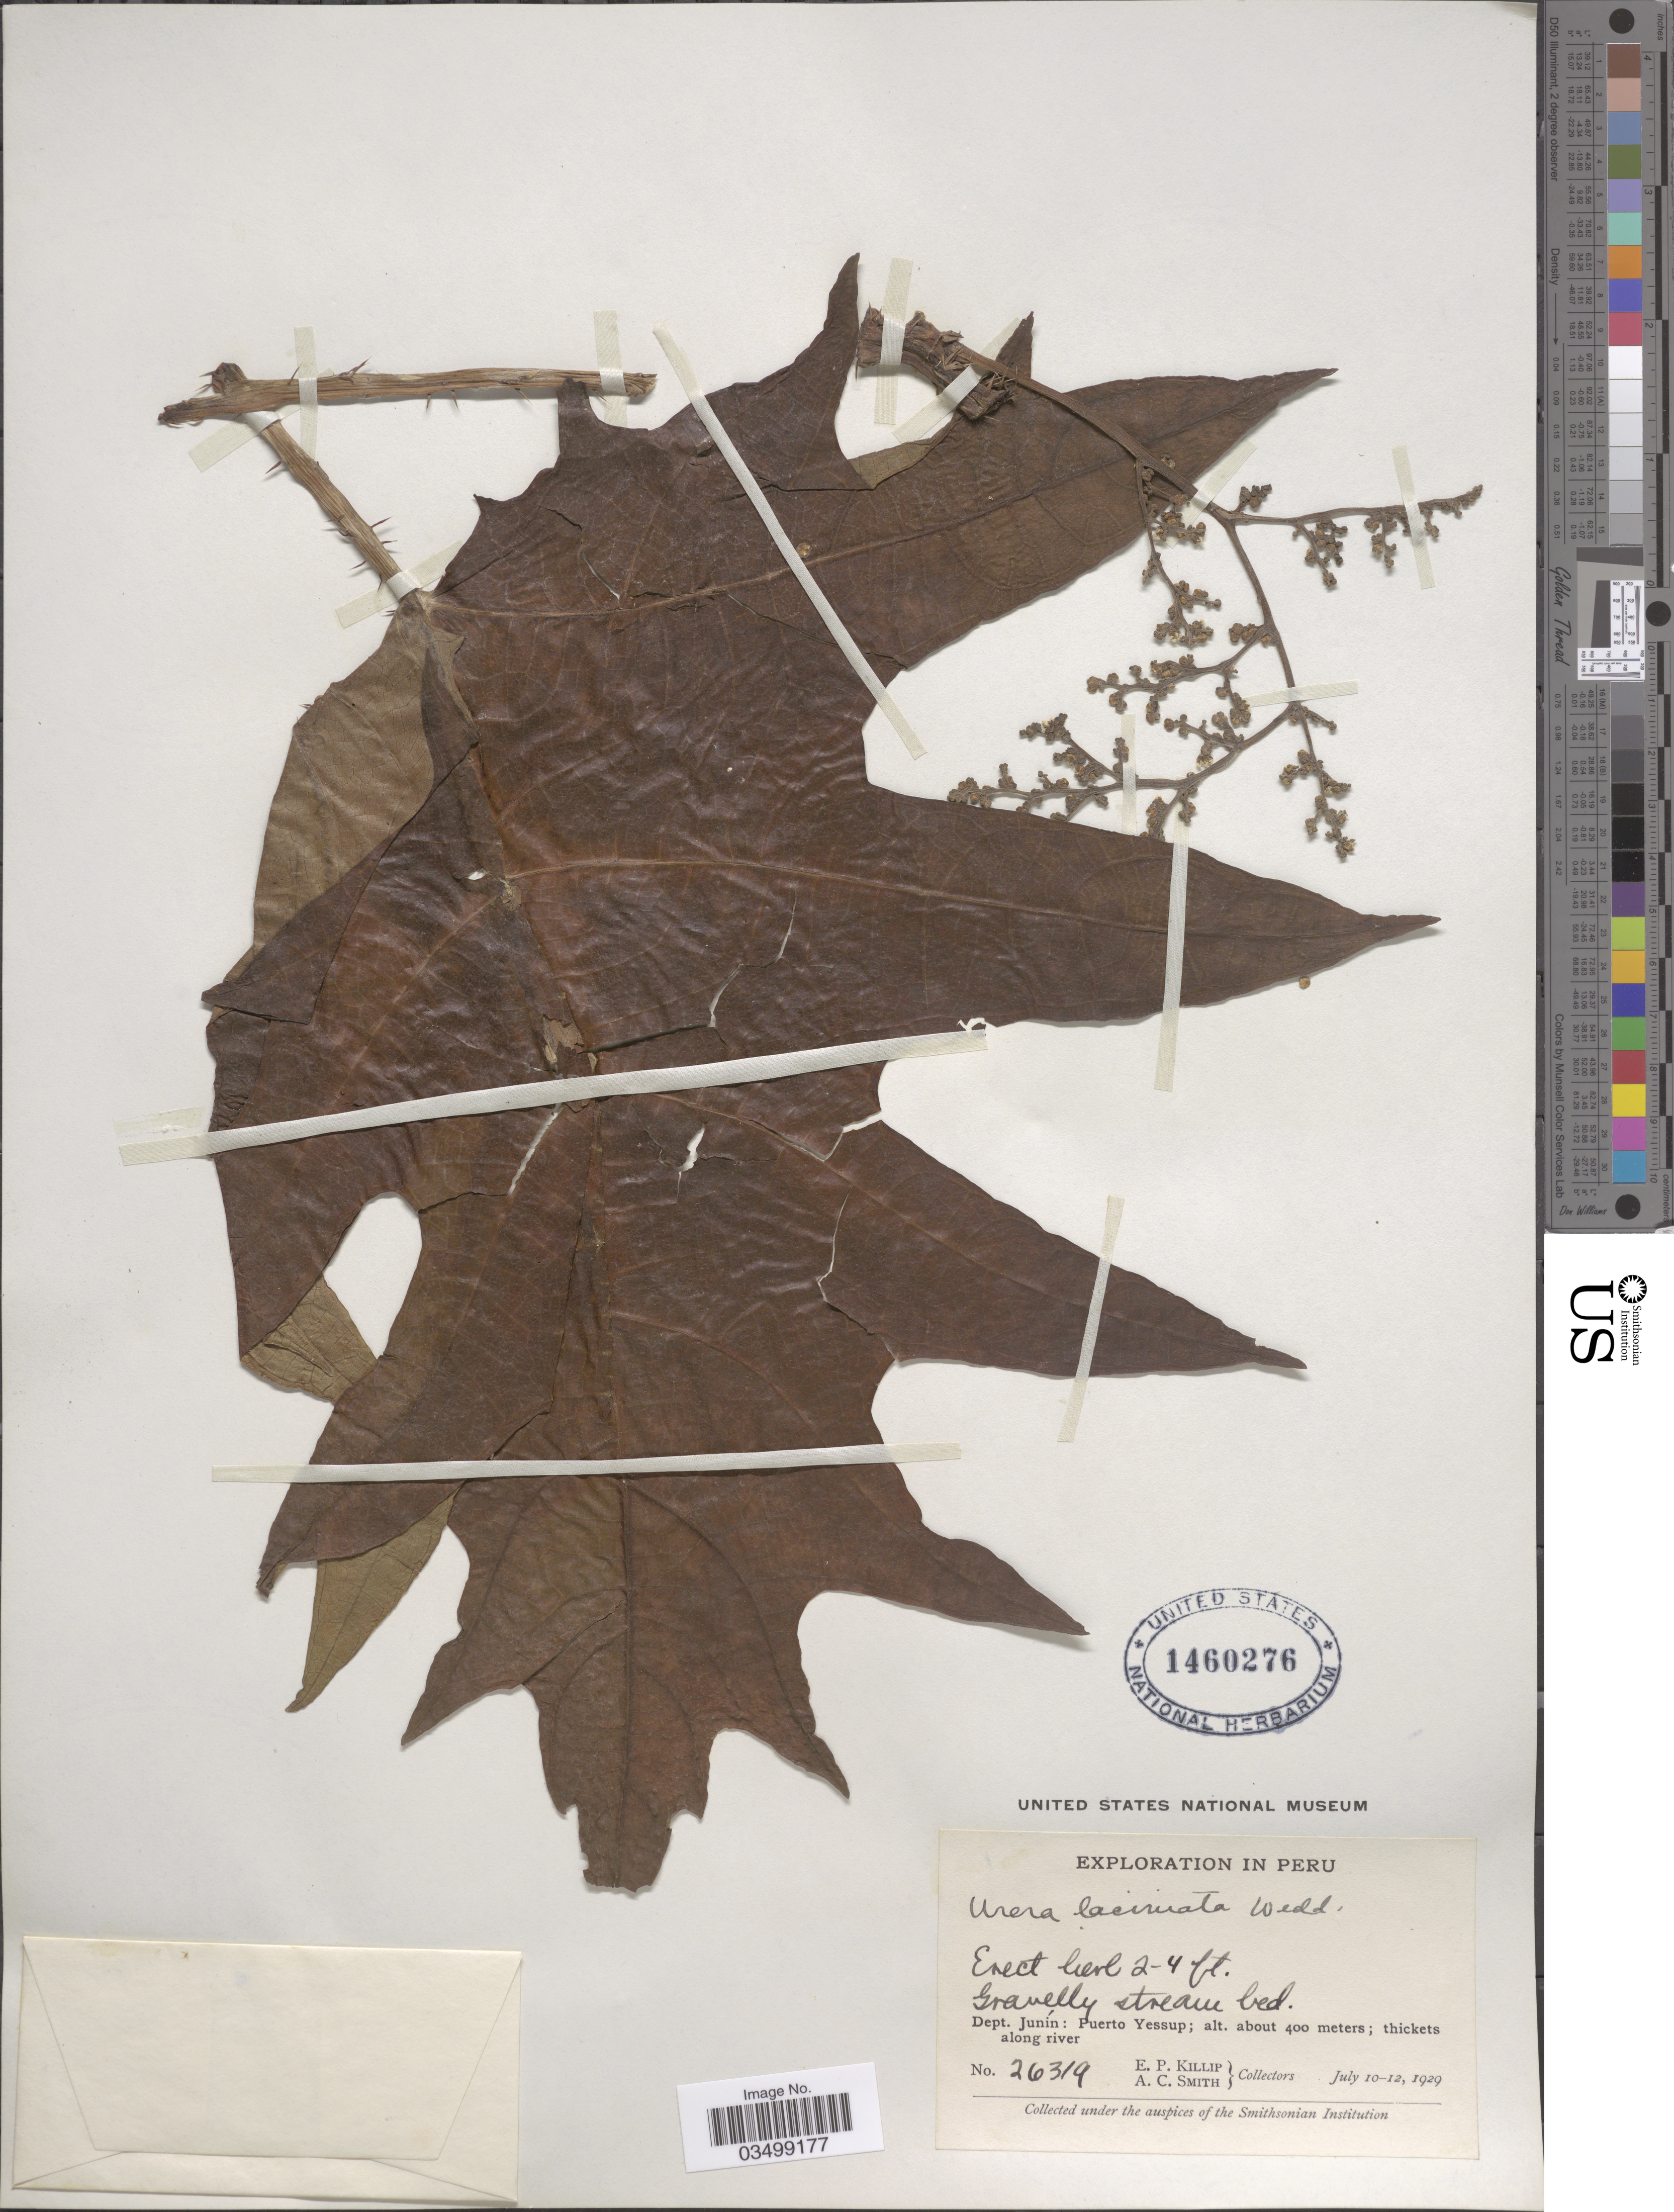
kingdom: Plantae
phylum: Tracheophyta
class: Magnoliopsida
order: Rosales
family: Urticaceae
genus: Urera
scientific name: Urera laciniata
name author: (Gaudich.) Wedd.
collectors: E. P. Killip & A. C. Smith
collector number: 26319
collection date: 1929-07-10/1929-07-12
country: Peru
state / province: Junín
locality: Dept. Junín: Puerto Yessup; thickets along river.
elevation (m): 400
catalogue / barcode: US 1460276